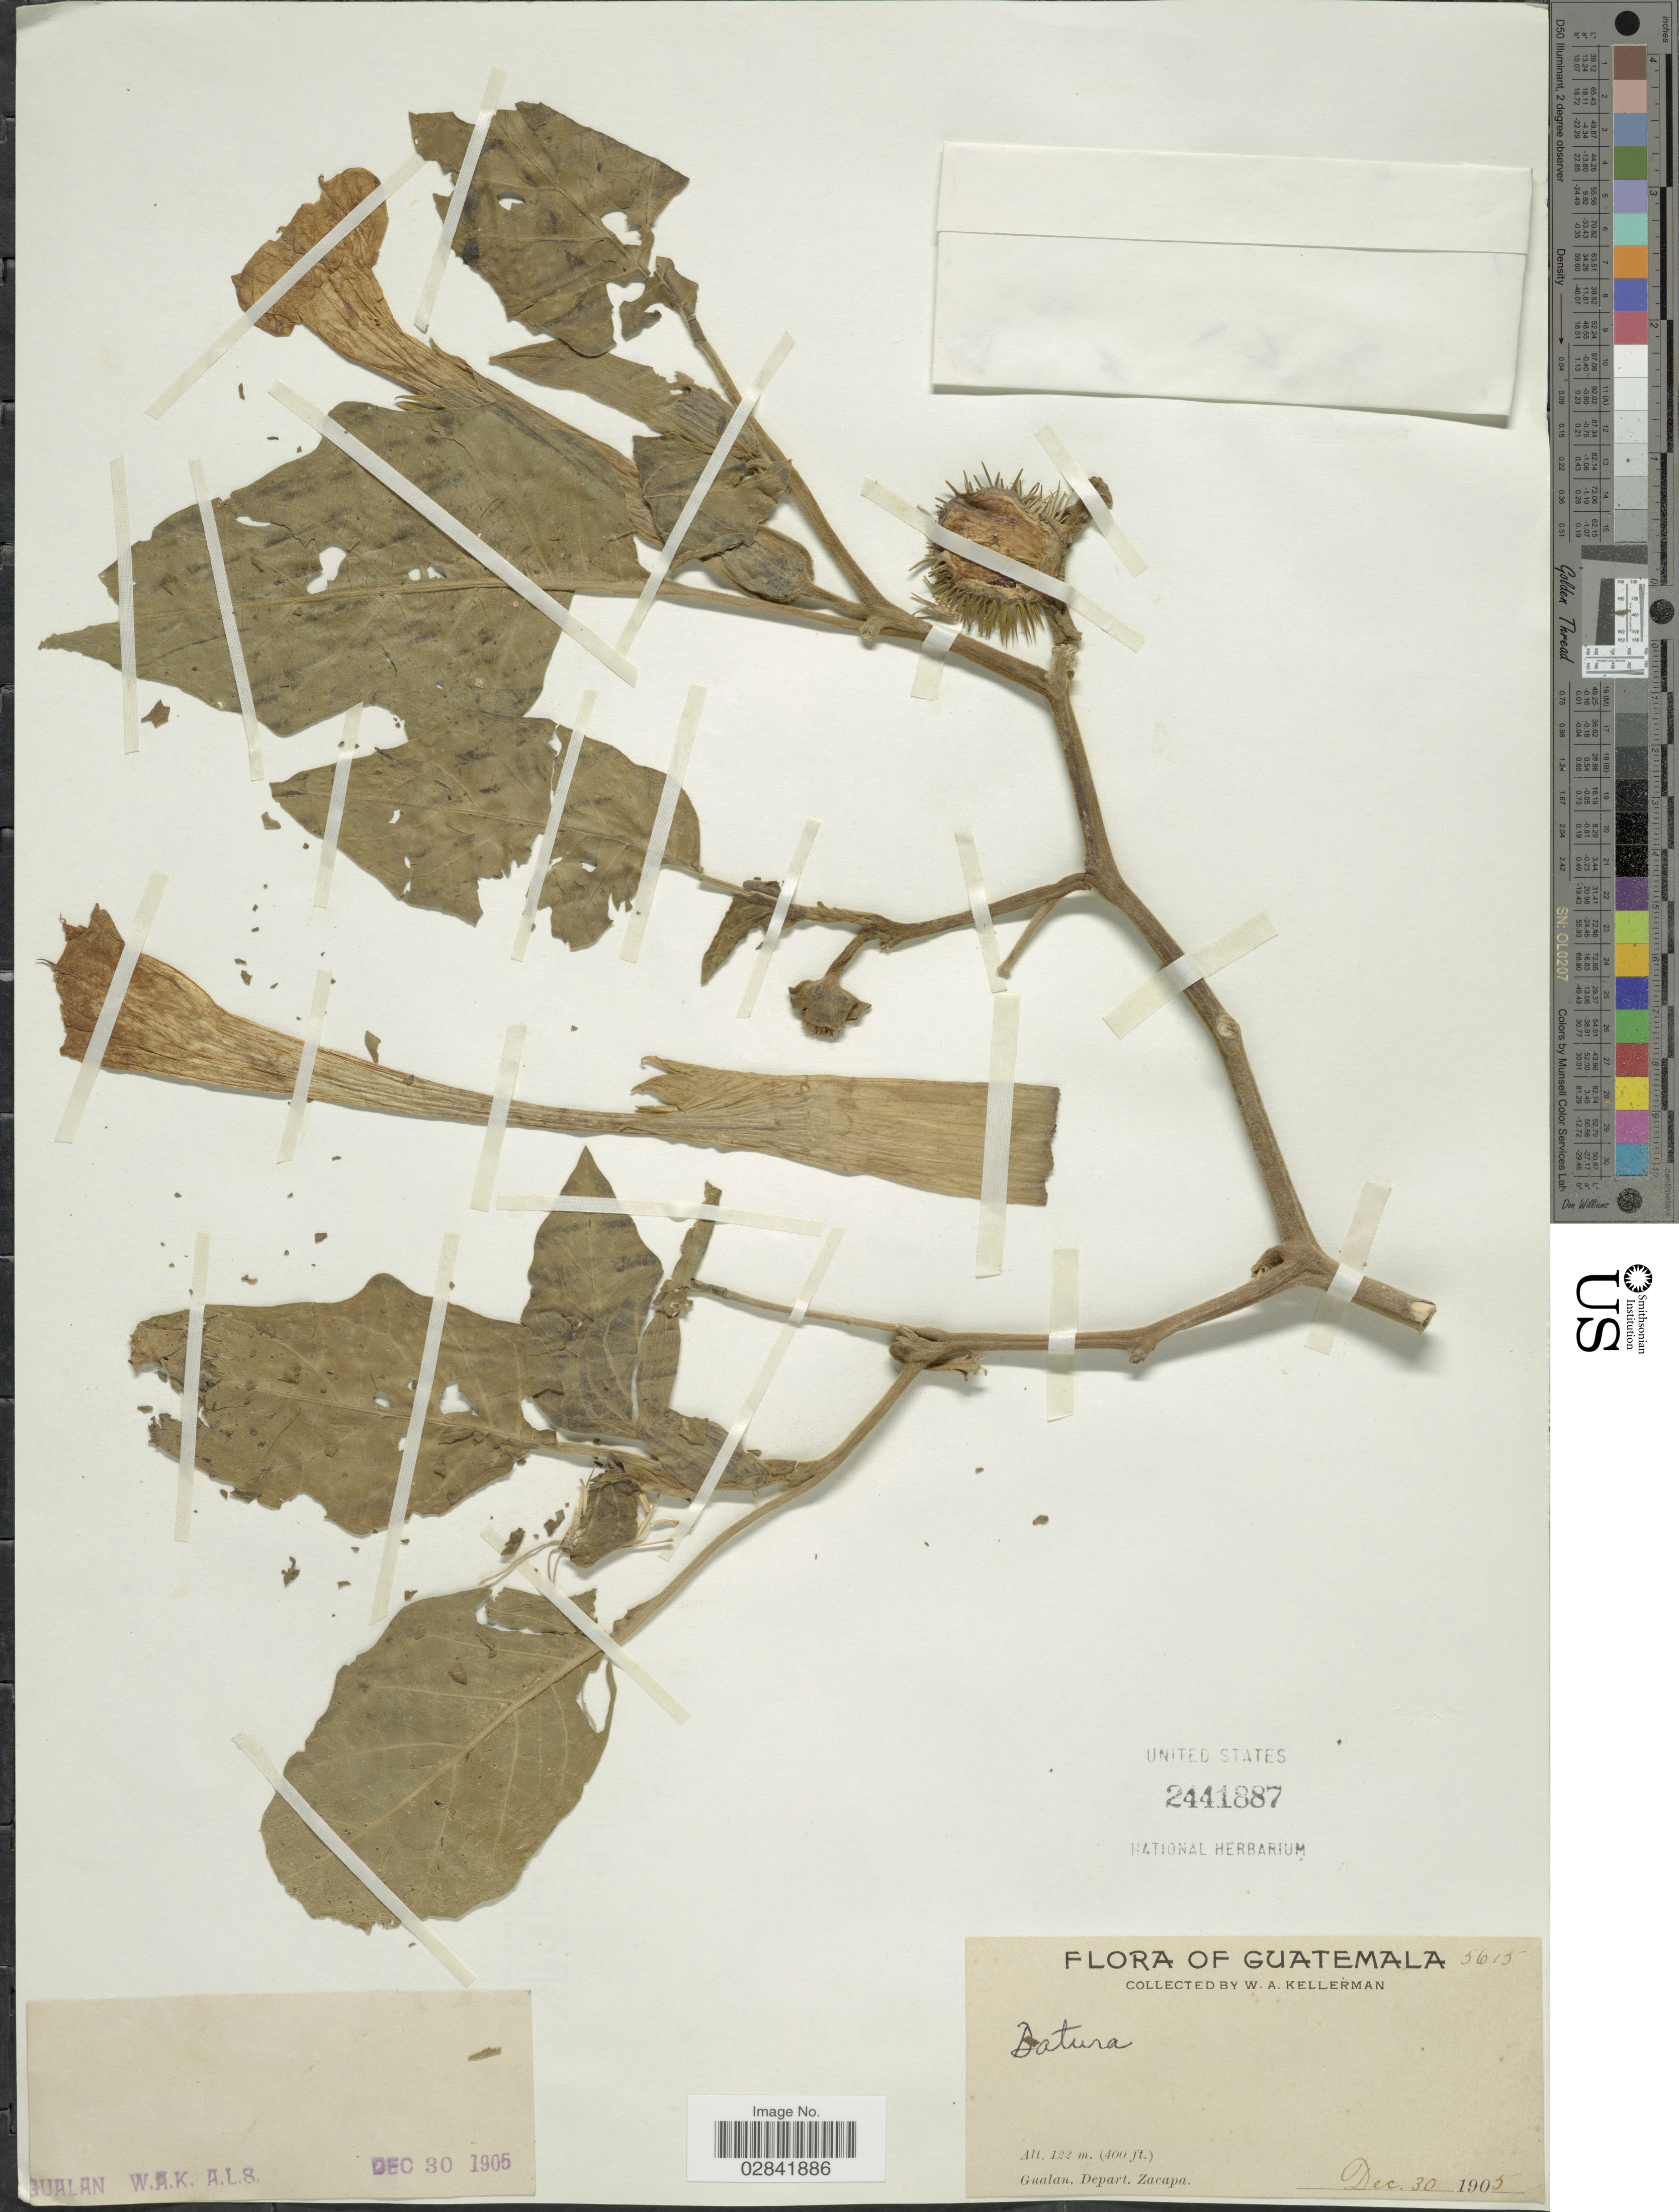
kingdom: Plantae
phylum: Tracheophyta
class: Magnoliopsida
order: Solanales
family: Solanaceae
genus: Datura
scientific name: Datura sp.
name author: L.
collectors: W. Kellerman & A. L. S.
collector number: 5615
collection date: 1905-12-30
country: Guatemala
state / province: Zacapa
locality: Gualan, Depart. Zacapa.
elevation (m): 122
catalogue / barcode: US 2441887